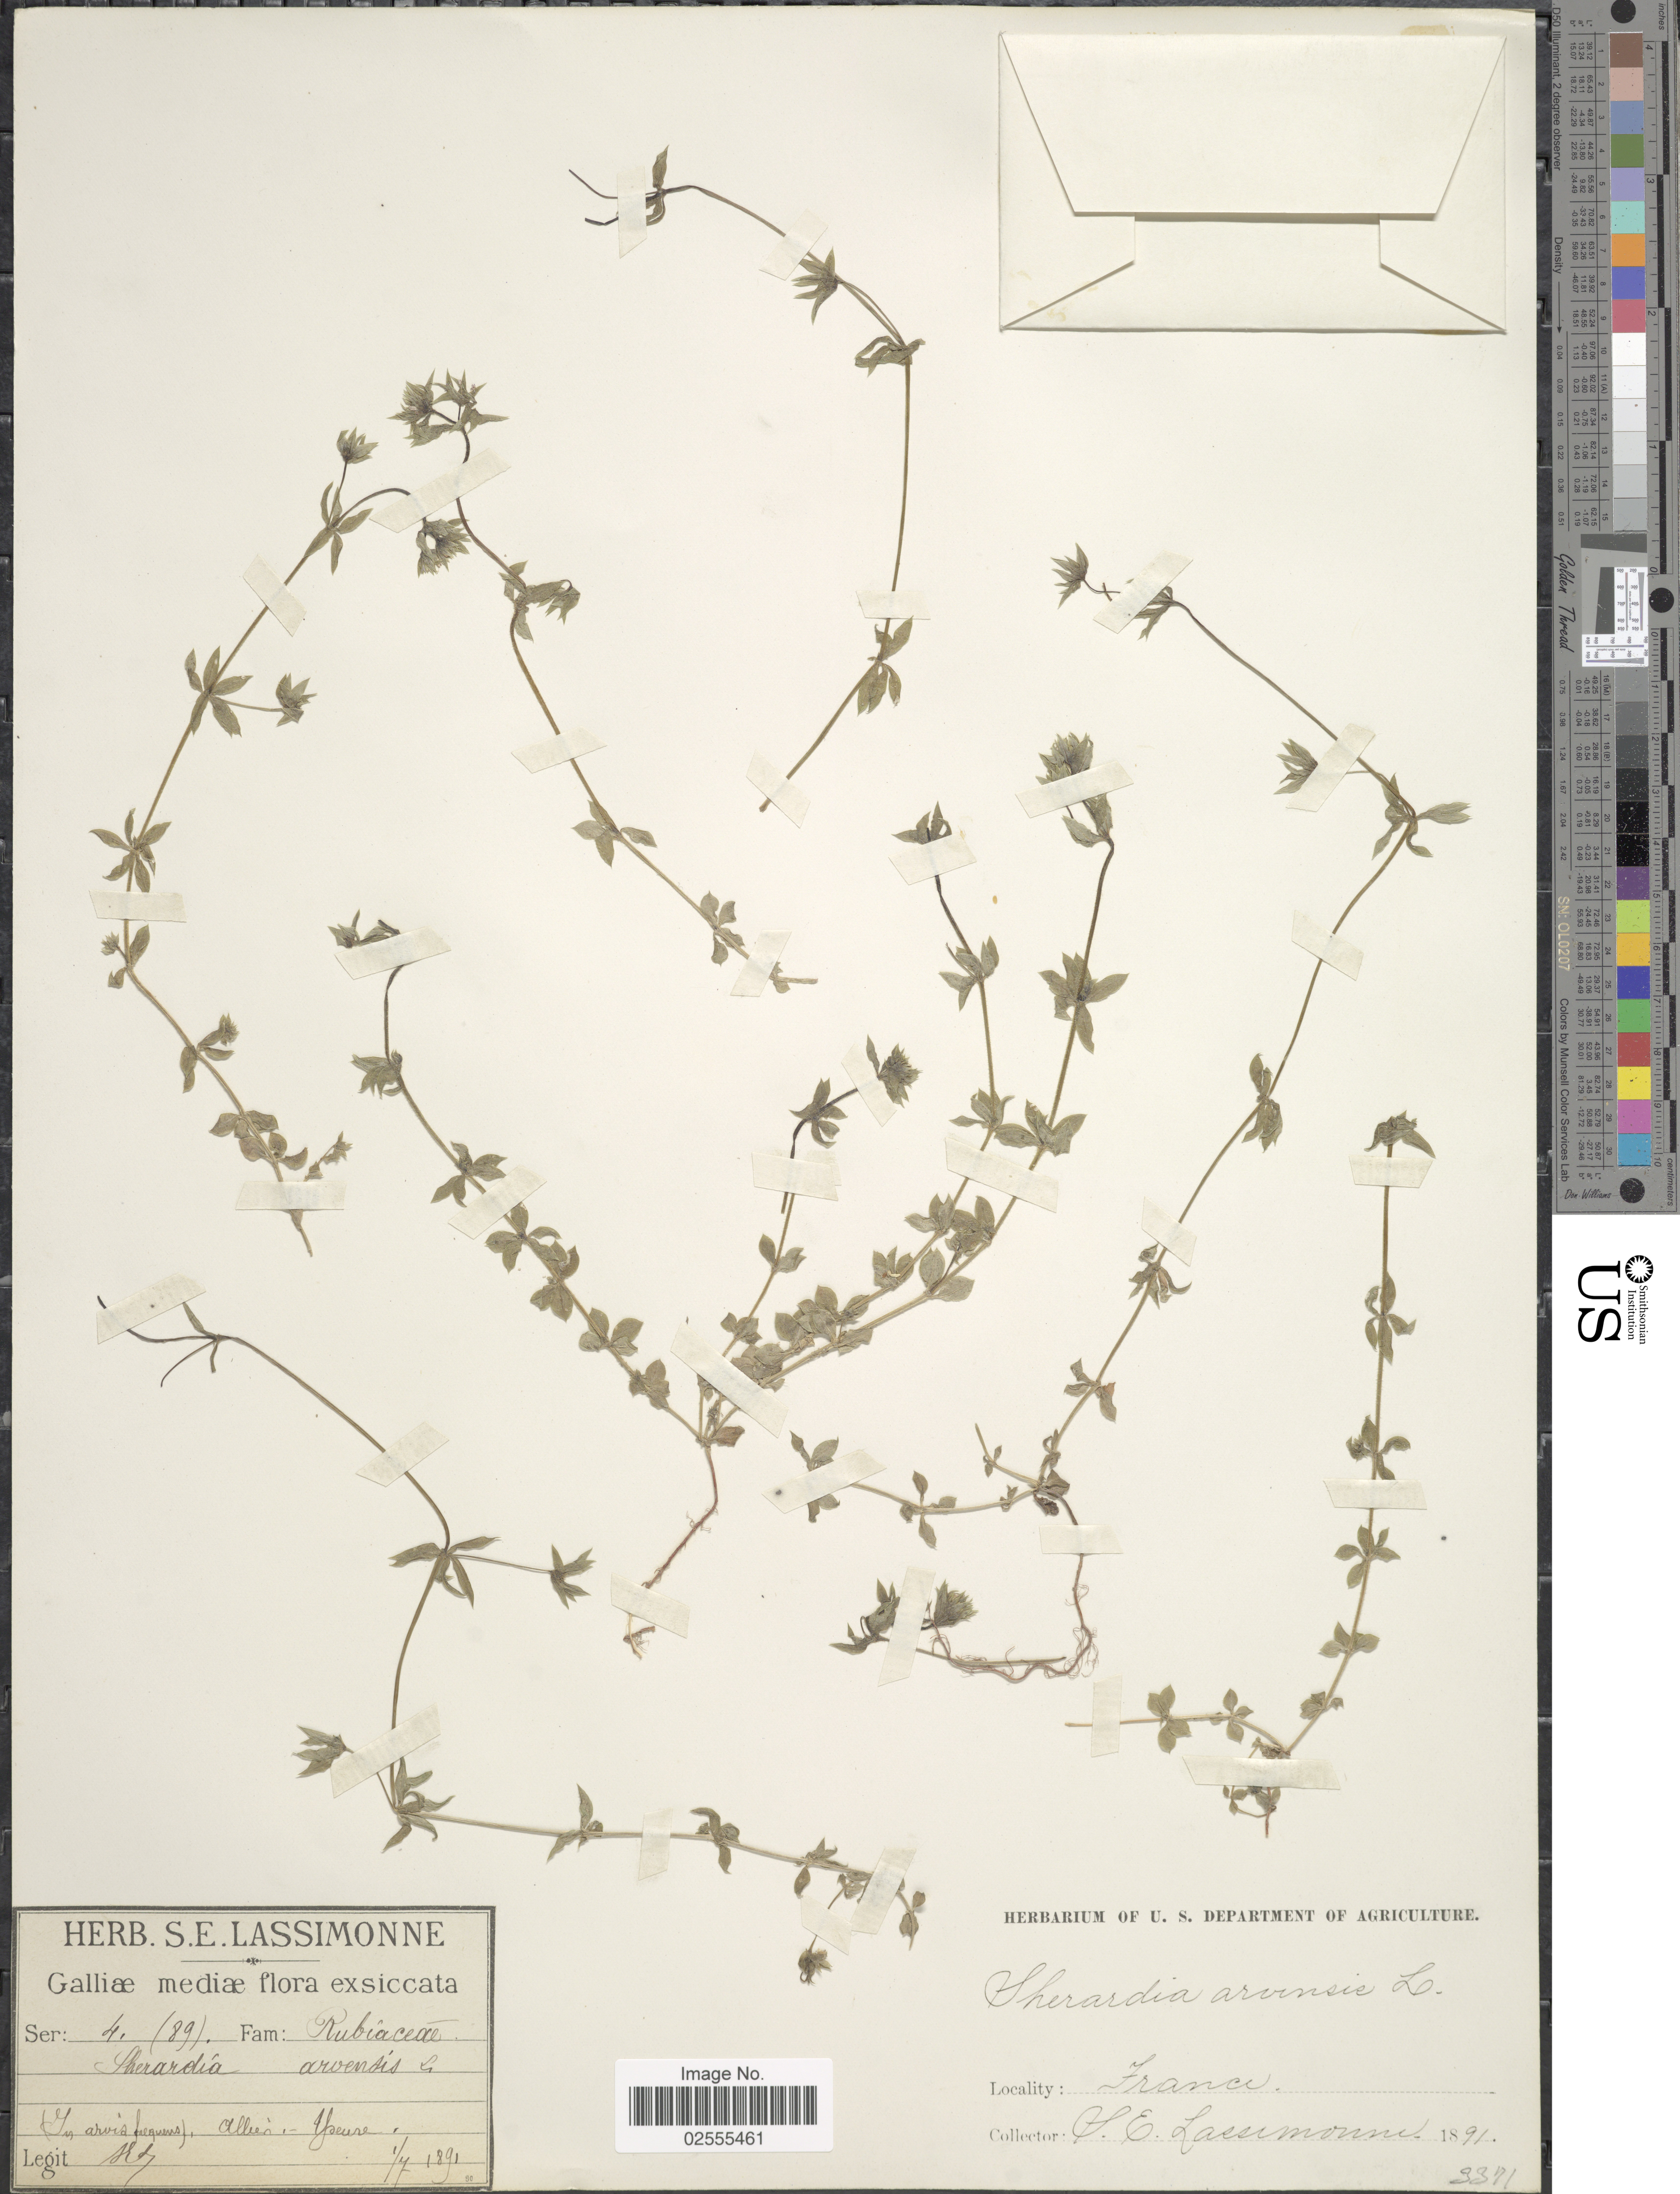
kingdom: Plantae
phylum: Tracheophyta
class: Magnoliopsida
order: Gentianales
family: Rubiaceae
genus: Sherardia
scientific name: Sherardia arvensis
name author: L.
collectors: S. Lassimonne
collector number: Ser 4. (89)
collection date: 1891-07-01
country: France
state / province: Auvergne-Rhône-Alpes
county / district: Allier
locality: Allier-Yzeure